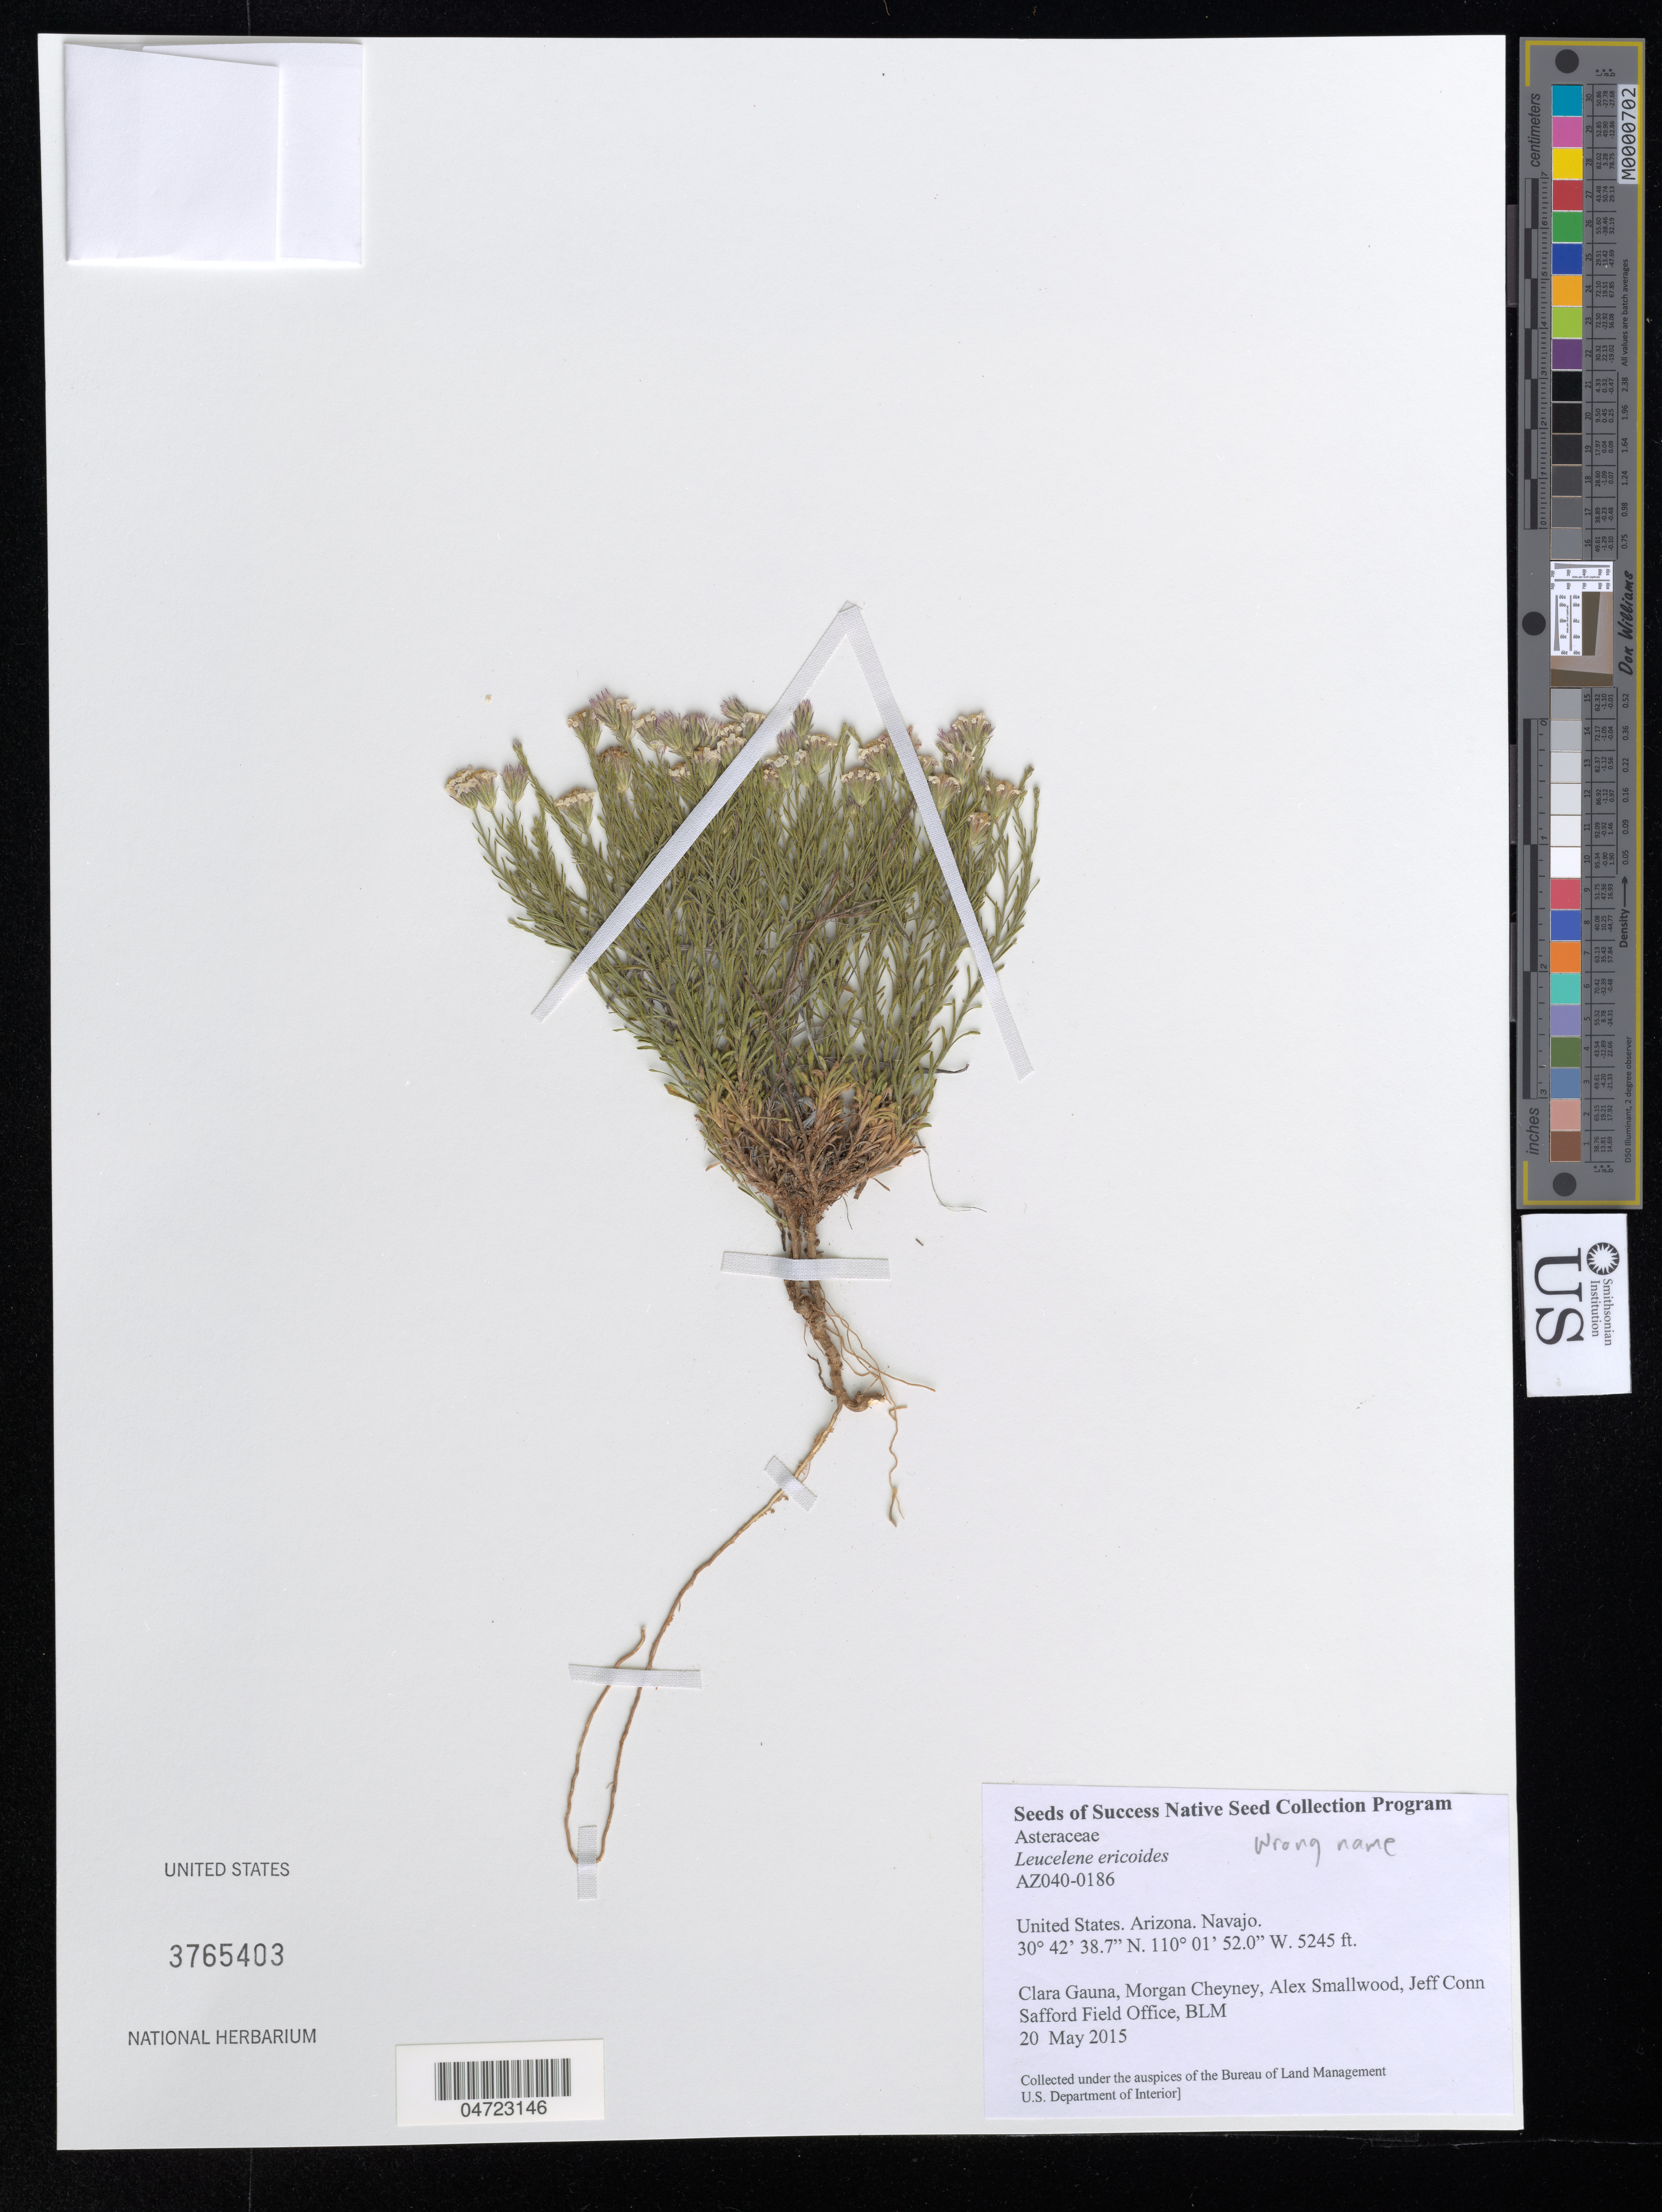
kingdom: Plantae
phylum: Tracheophyta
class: Magnoliopsida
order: Asterales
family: Asteraceae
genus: Leucelene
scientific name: Leucelene ericoides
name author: Greene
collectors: C. Gauna, M. Cheyney, A. Smallwood & J. Conn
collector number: AZ040-0186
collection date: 2015-05-20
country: United States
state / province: Arizona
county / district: Navajo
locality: Navajo.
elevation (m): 1599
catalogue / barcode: US 3765403